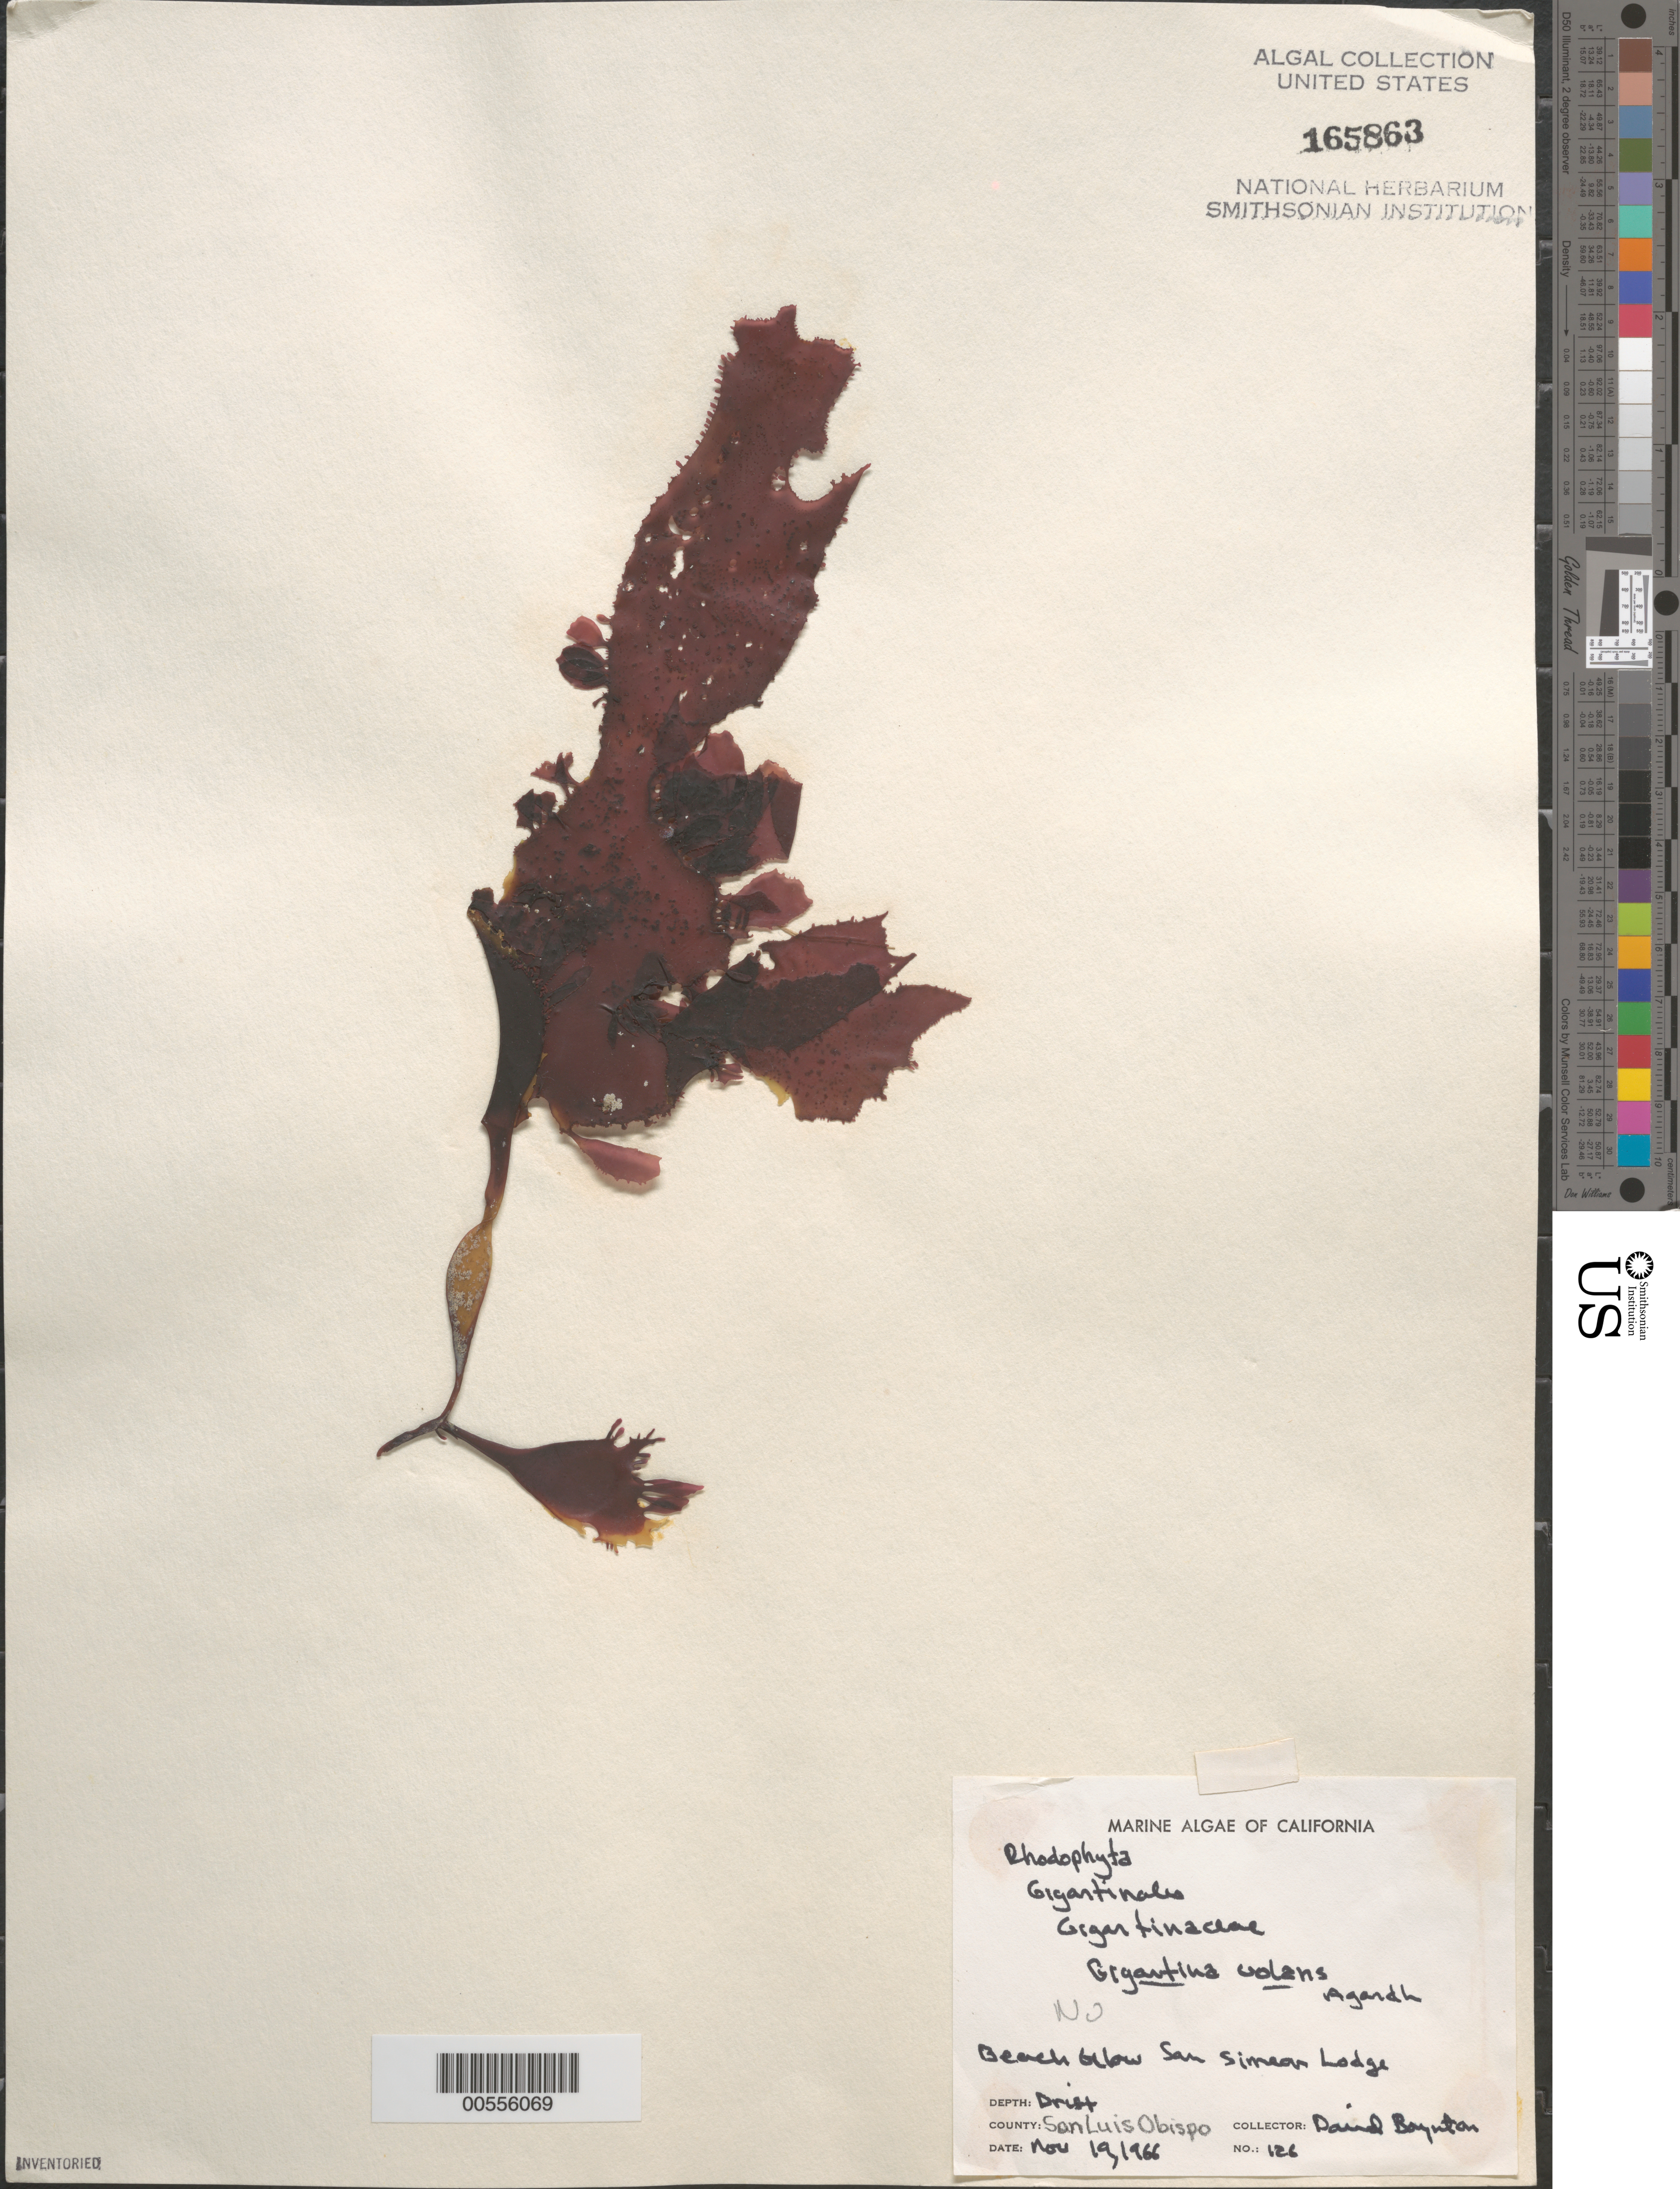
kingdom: Plantae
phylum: Rhodophyta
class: Florideophyceae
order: Gigartinales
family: Gigartinaceae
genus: Mazzaella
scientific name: Mazzaella volans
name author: (C. Agardh) Fredericq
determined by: Algae name updating Project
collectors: D. Boynton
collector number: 126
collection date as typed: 19 Nov 1966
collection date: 1966-11-19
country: United States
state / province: California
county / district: San Luis Obispo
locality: Beach below San Simeon Lodge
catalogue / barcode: US 165863